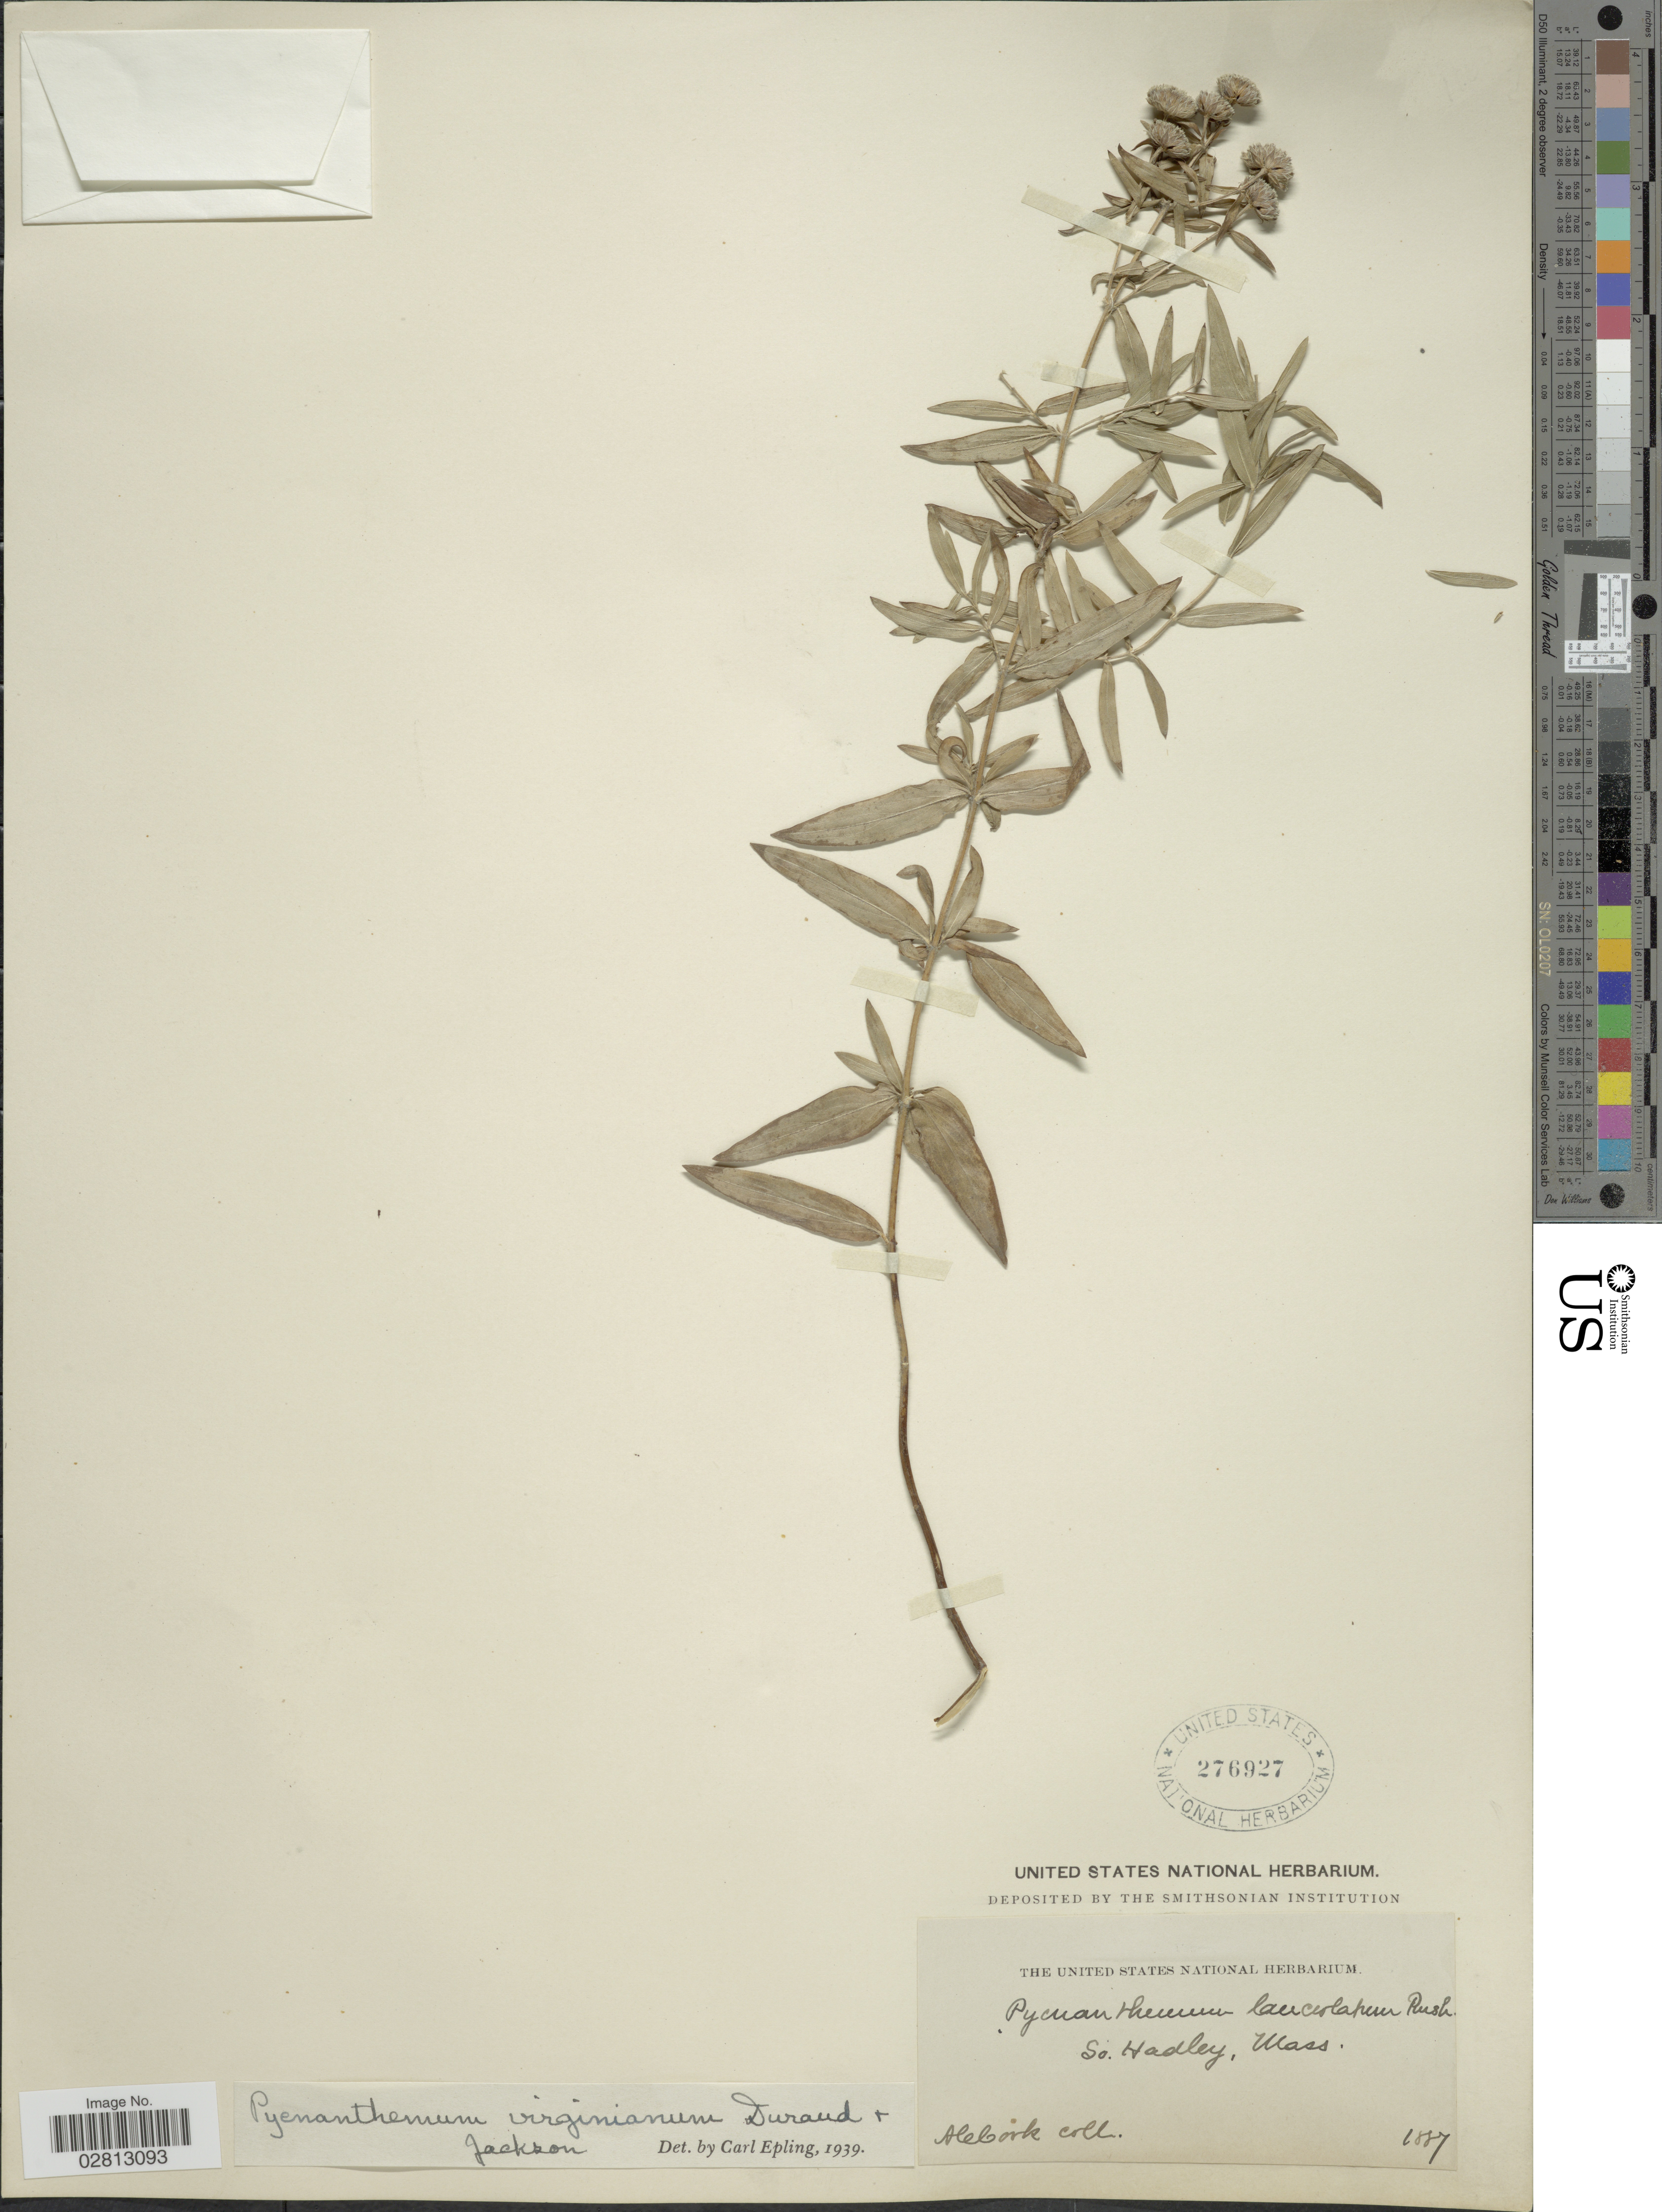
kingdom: Plantae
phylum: Tracheophyta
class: Magnoliopsida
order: Lamiales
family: Lamiaceae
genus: Pycnanthemum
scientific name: Pycnanthemum virginianum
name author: (L.) Durand & B.D. Jacks. ex B.L. Rob. & Fernald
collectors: A. Cook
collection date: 1887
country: United States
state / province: Massachusetts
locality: So. Hadley.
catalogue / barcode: US 276927